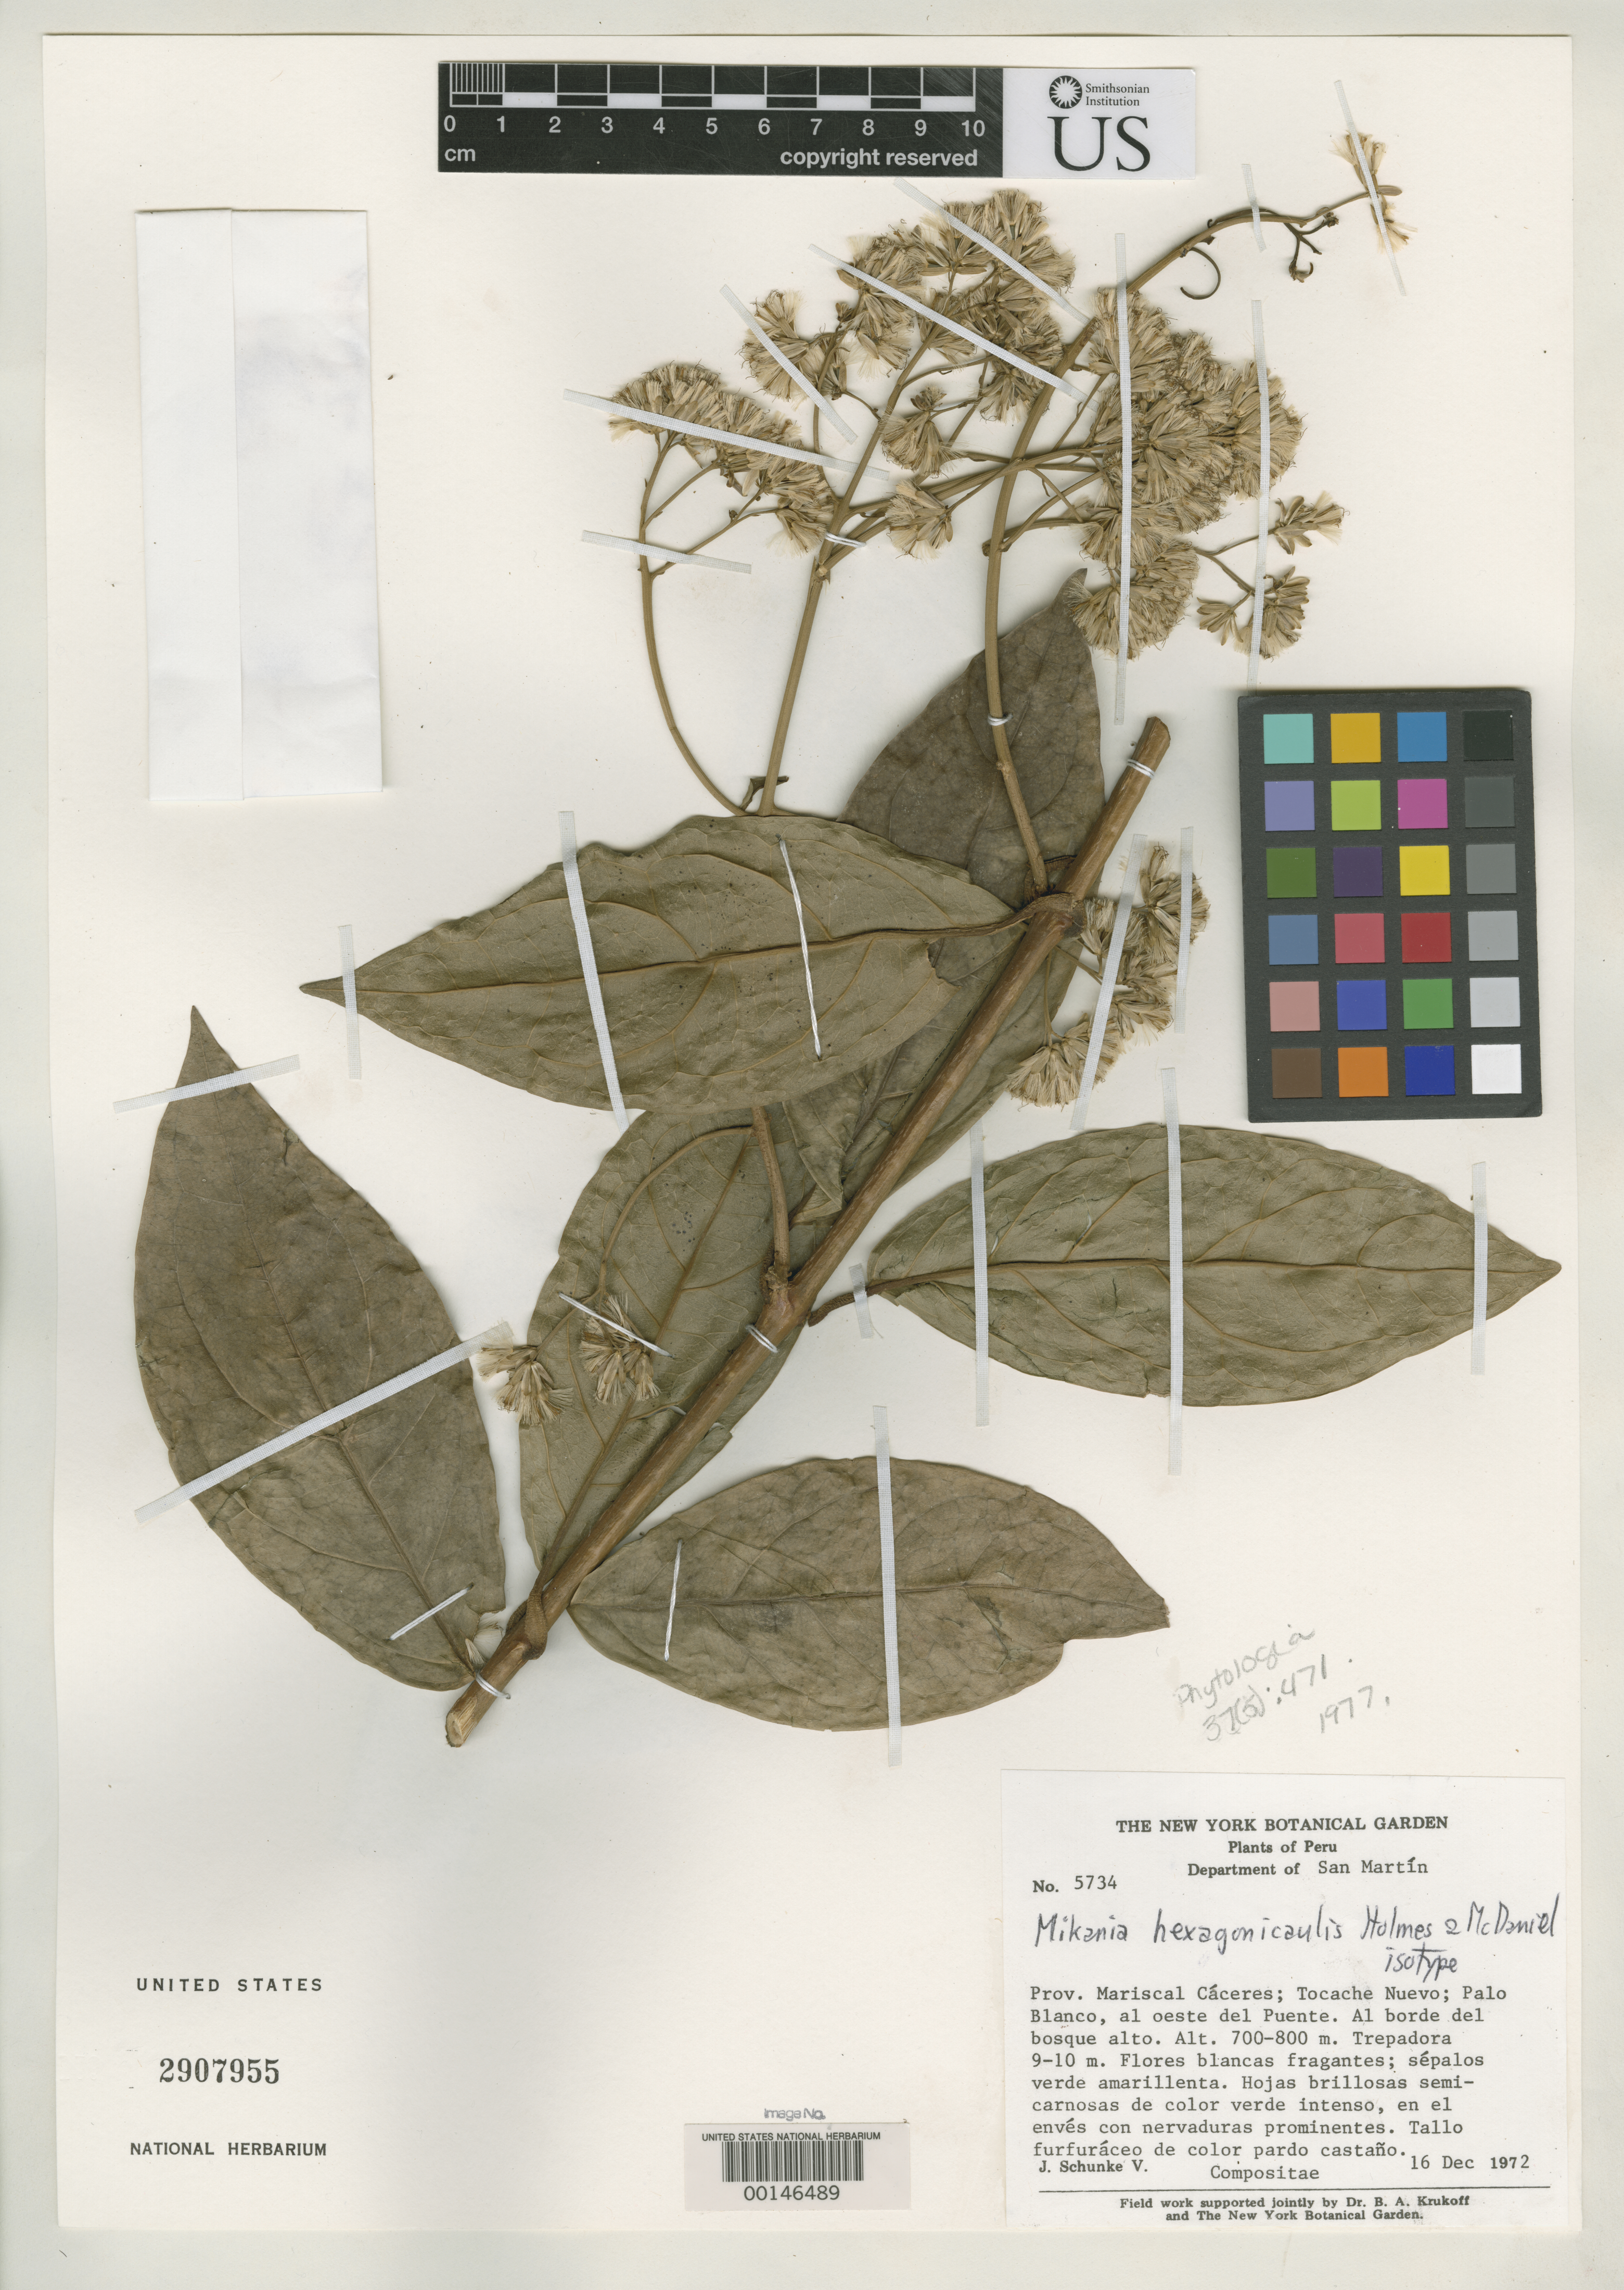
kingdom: Plantae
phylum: Tracheophyta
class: Magnoliopsida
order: Asterales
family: Asteraceae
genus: Mikania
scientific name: Mikania hexagonicaulis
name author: W.C. Holmes & McDaniel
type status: Isotype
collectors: J. Schunke Vigo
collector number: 5734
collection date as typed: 16 Dec 1972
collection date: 1972-12-16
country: Peru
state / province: San Martín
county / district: Mariscal Cáceres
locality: Tocache Nuevo.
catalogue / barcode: US 2907955